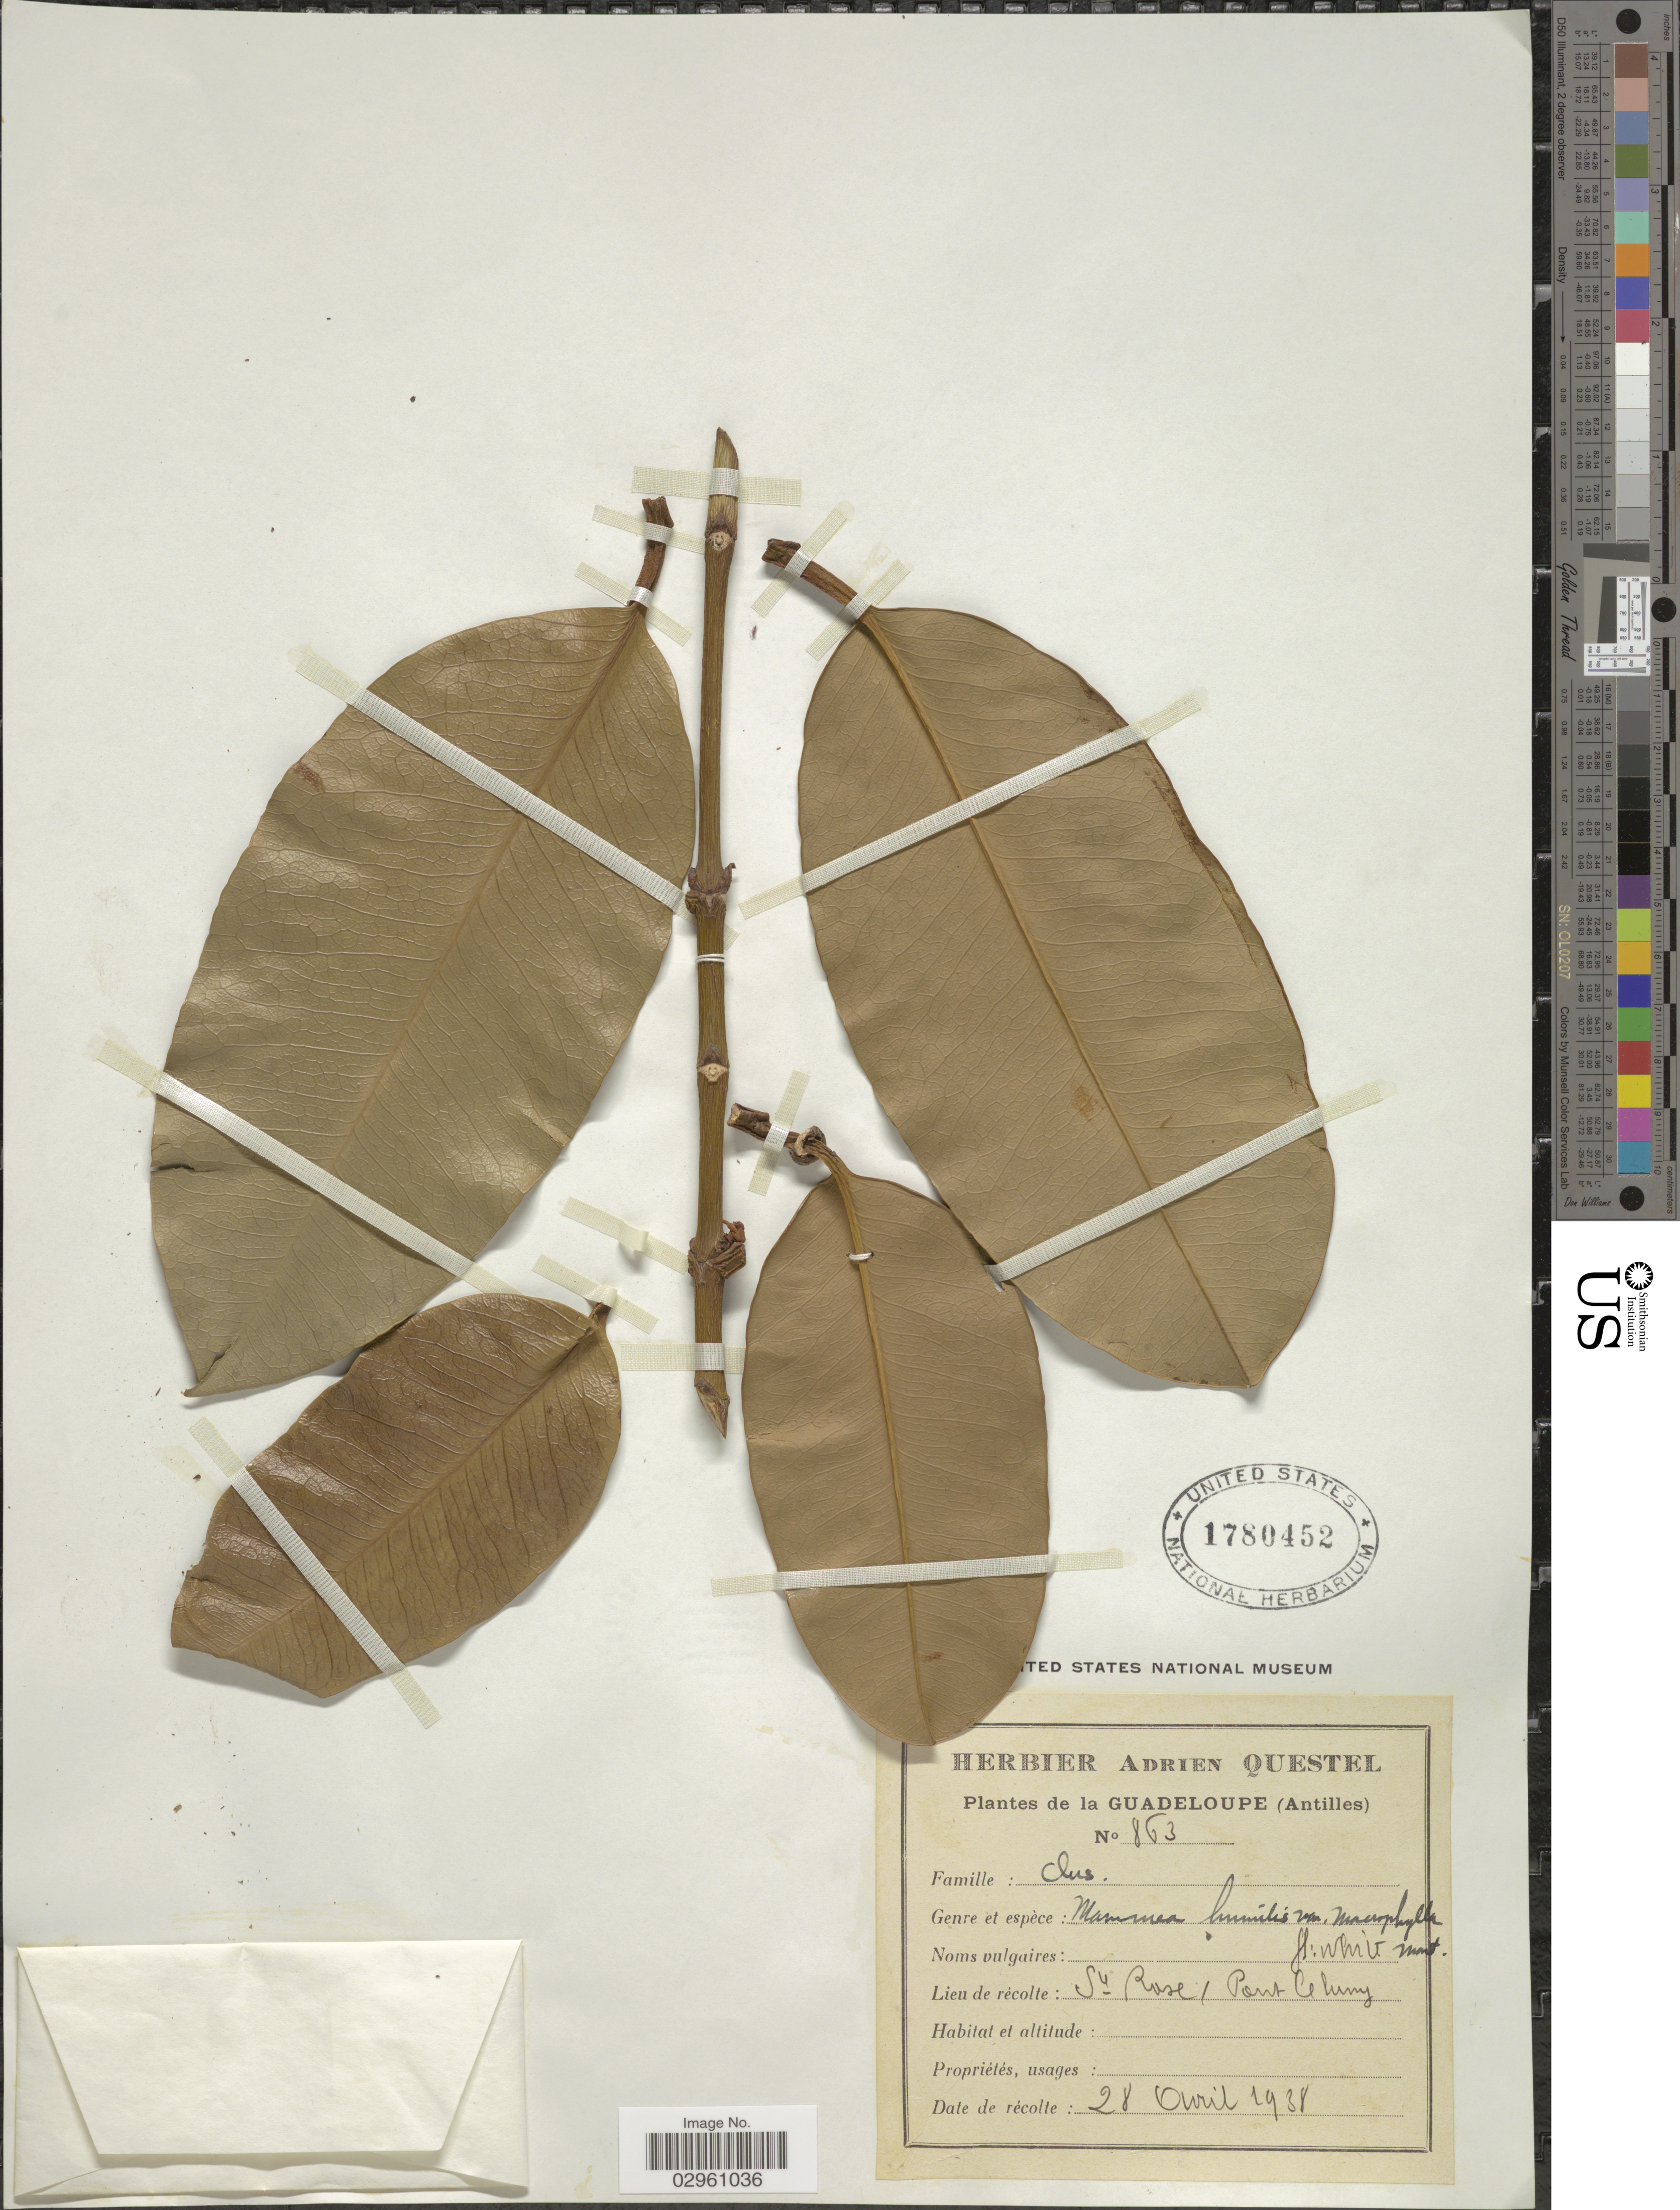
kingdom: Plantae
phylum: Tracheophyta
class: Magnoliopsida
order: Malpighiales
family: Clusiaceae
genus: Garcinia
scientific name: Garcinia humilis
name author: (Vahl) C.D. Adams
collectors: A. Questel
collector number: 863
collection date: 1938-04-28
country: Guadeloupe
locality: Ste Rose/ Ponte Lelumy.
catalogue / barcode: US 1780452